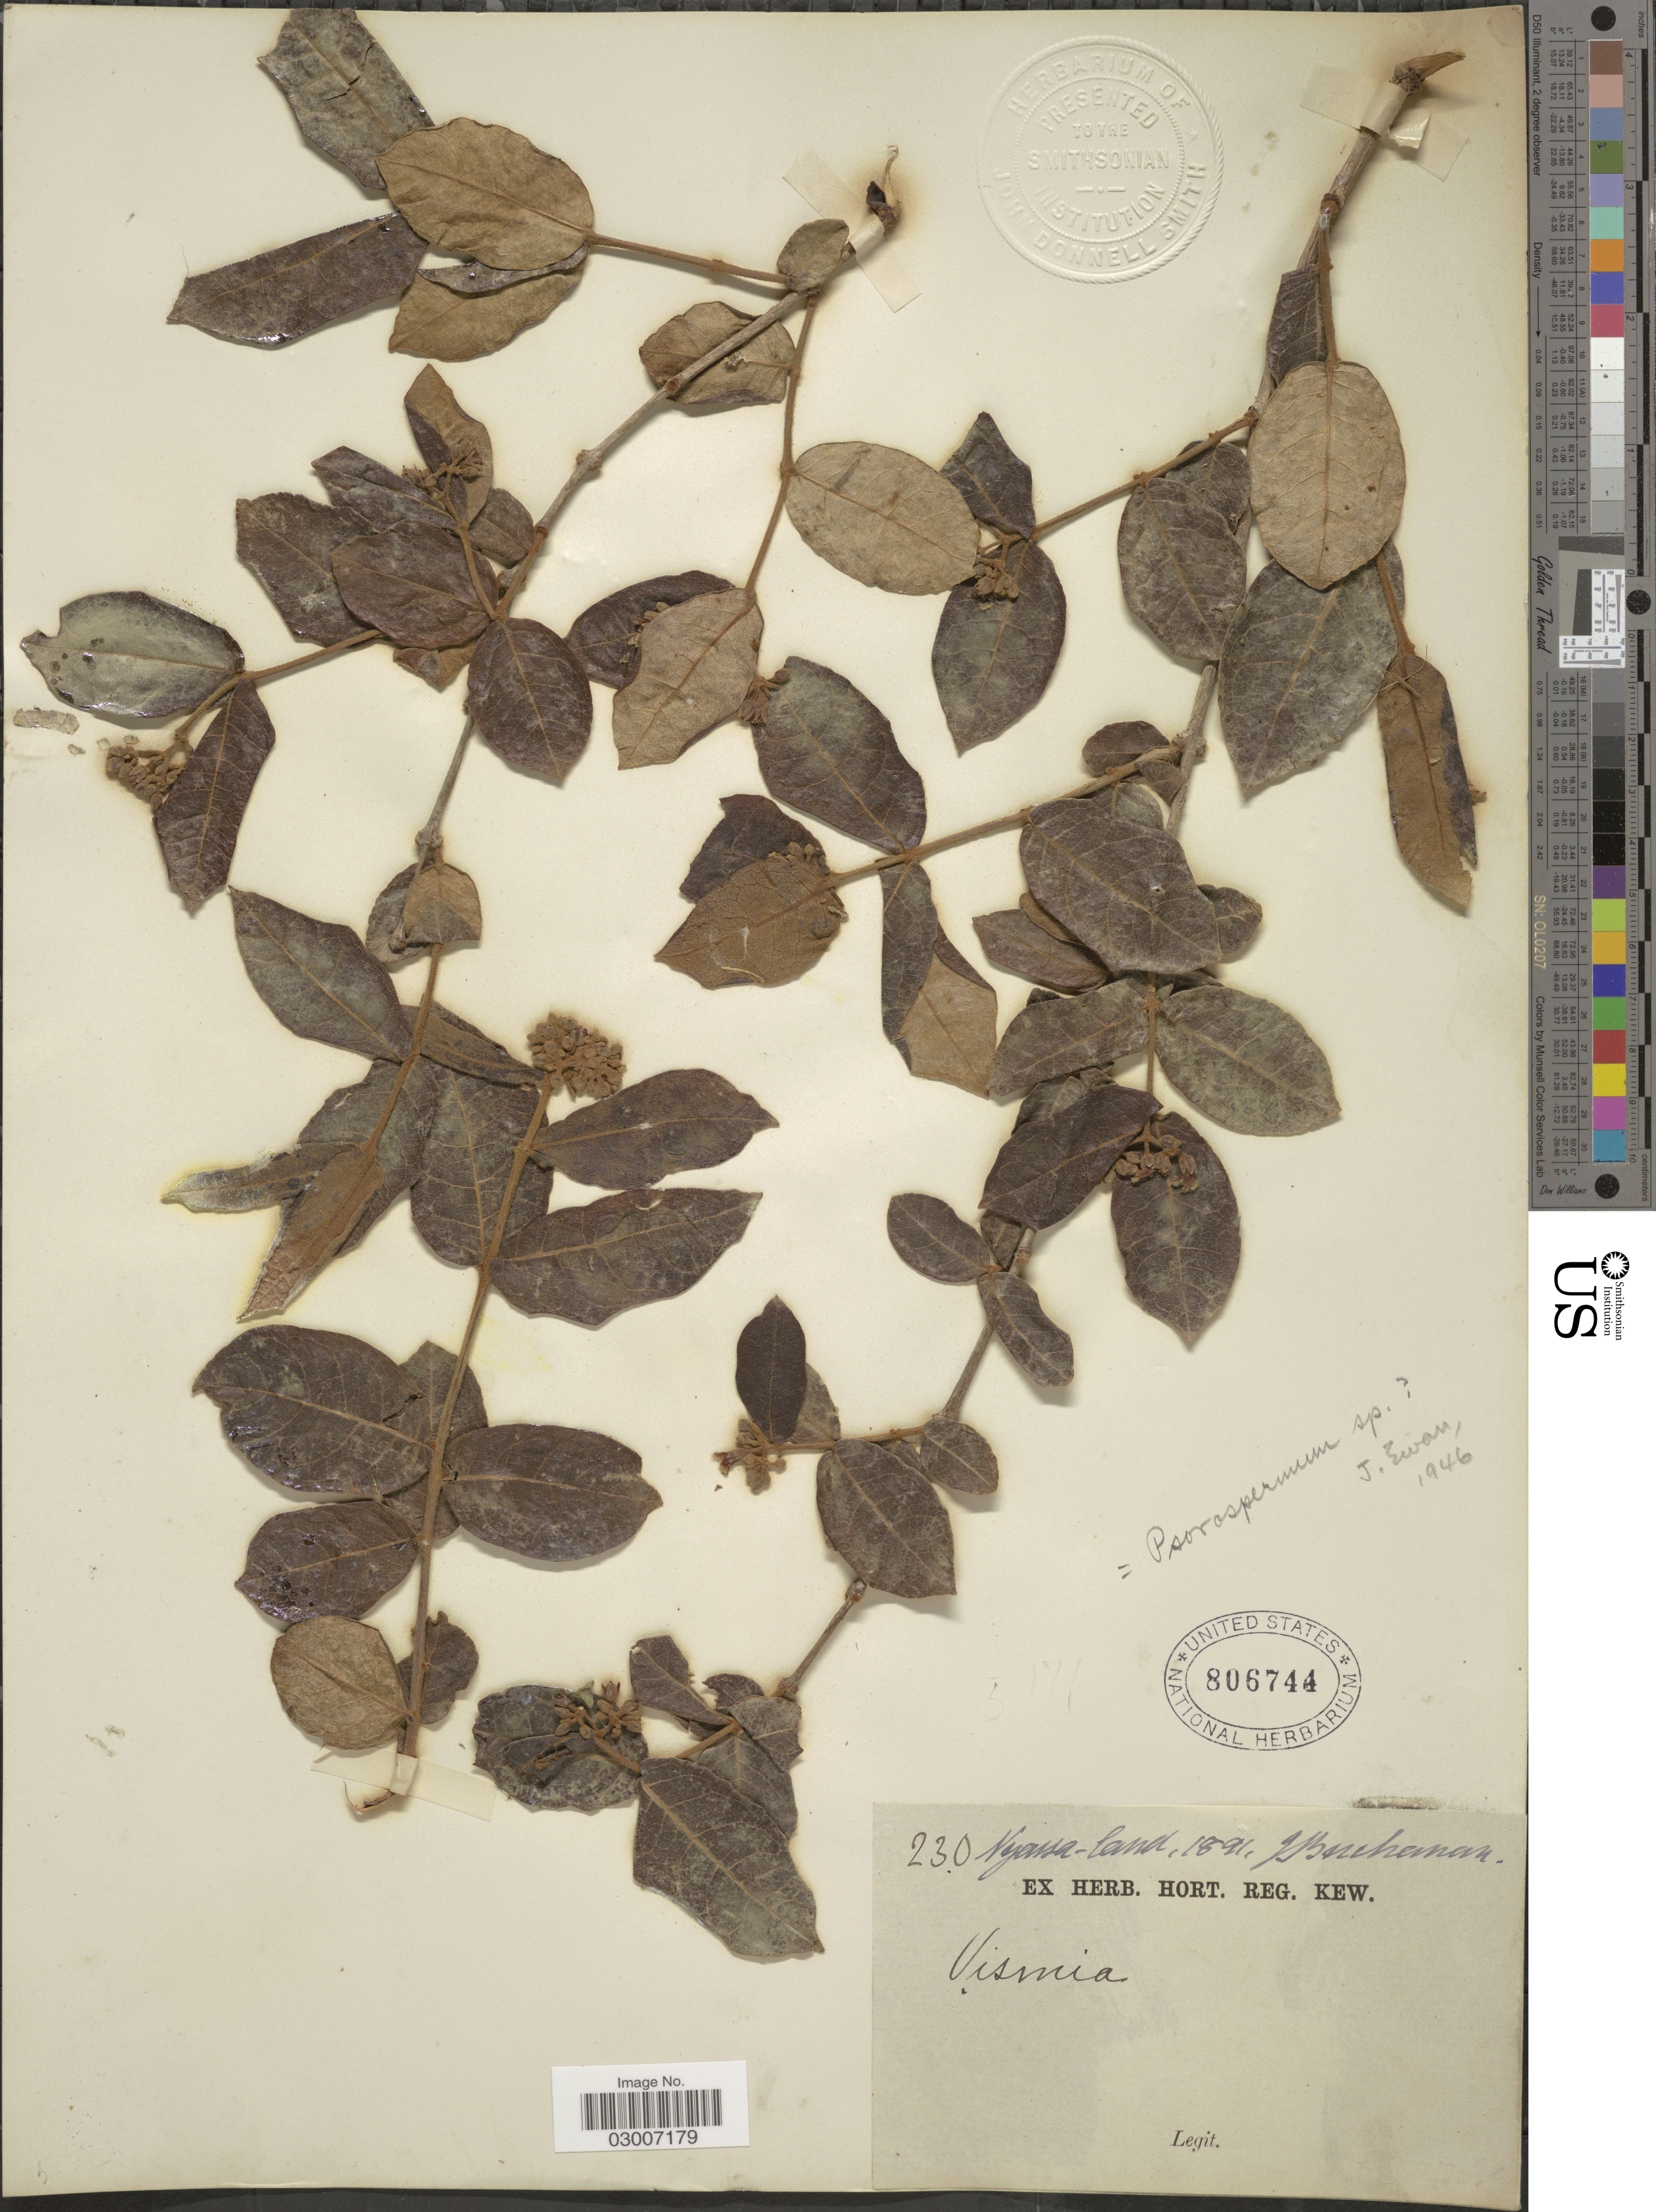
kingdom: Plantae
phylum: Tracheophyta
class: Magnoliopsida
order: Malpighiales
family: Hypericaceae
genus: Psorospermum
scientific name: Psorospermum sp.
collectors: J. Buchanan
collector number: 230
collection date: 1891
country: Malawi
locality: Nyassa-land.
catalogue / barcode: US 806744